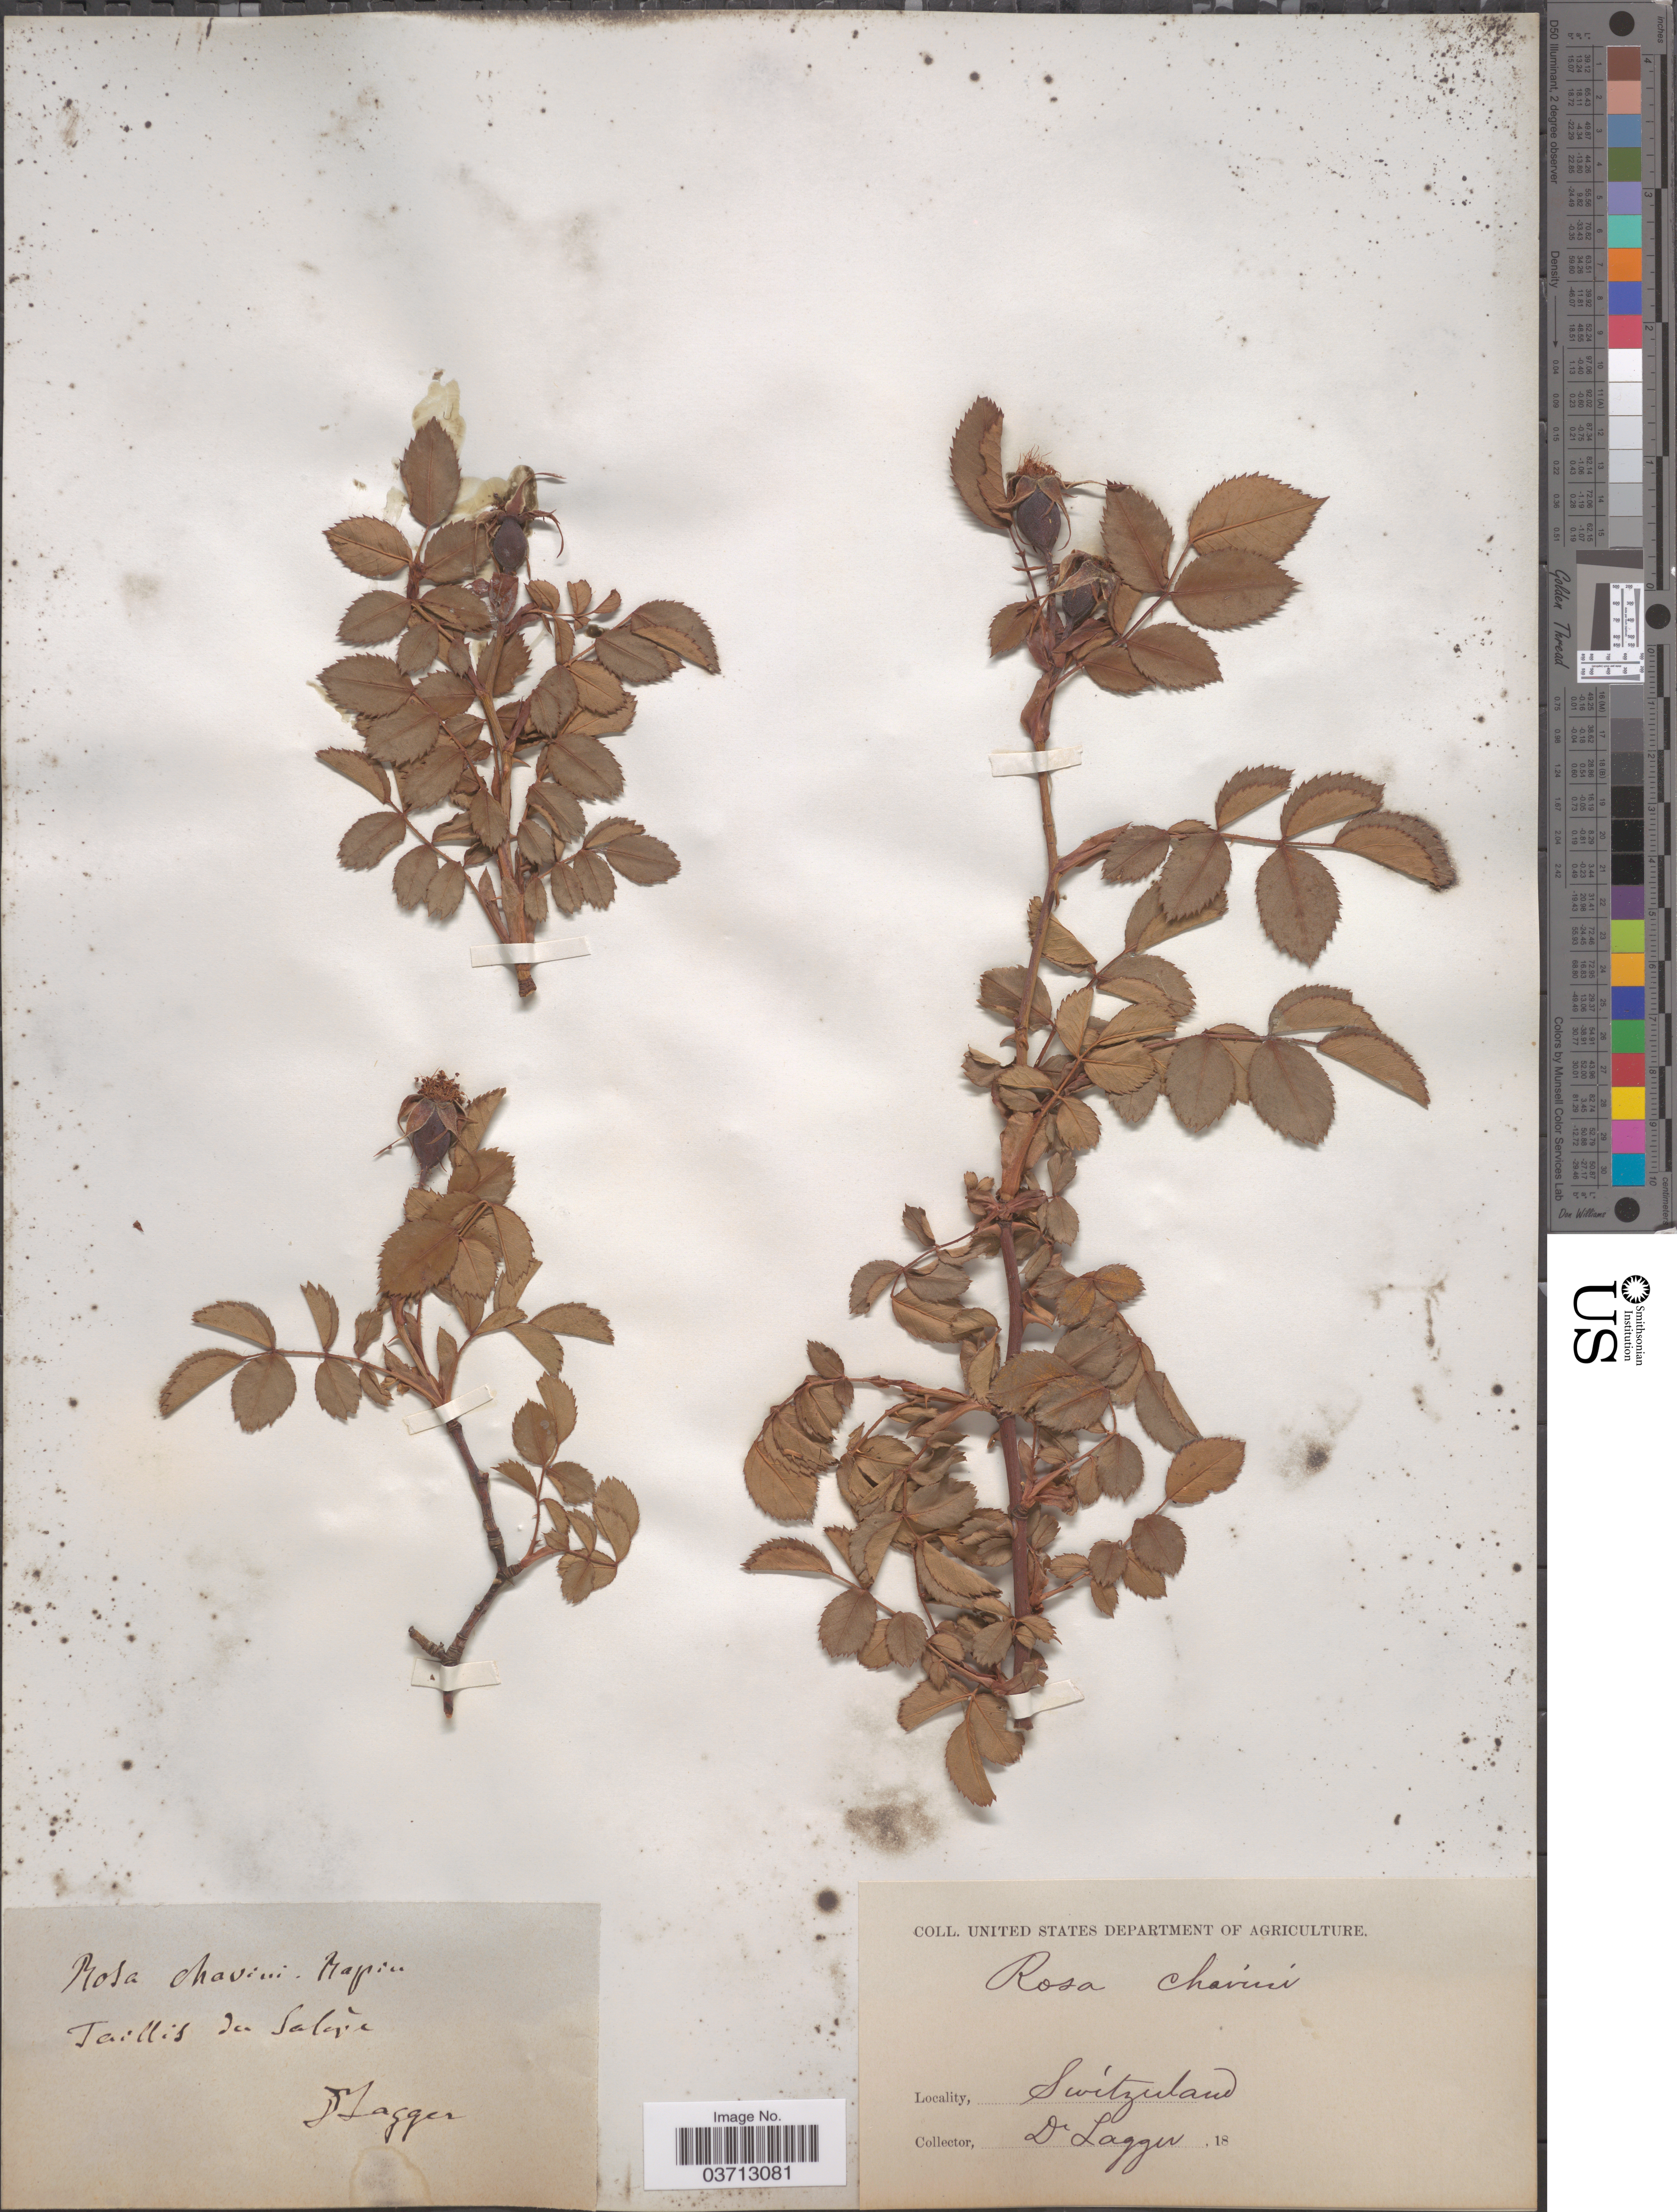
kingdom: Plantae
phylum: Tracheophyta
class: Magnoliopsida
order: Rosales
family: Rosaceae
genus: Rosa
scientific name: Rosa chavini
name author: Rapin ex Reut.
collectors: F. J. Lagger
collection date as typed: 18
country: Switzerland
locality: Taillis du Salevè.